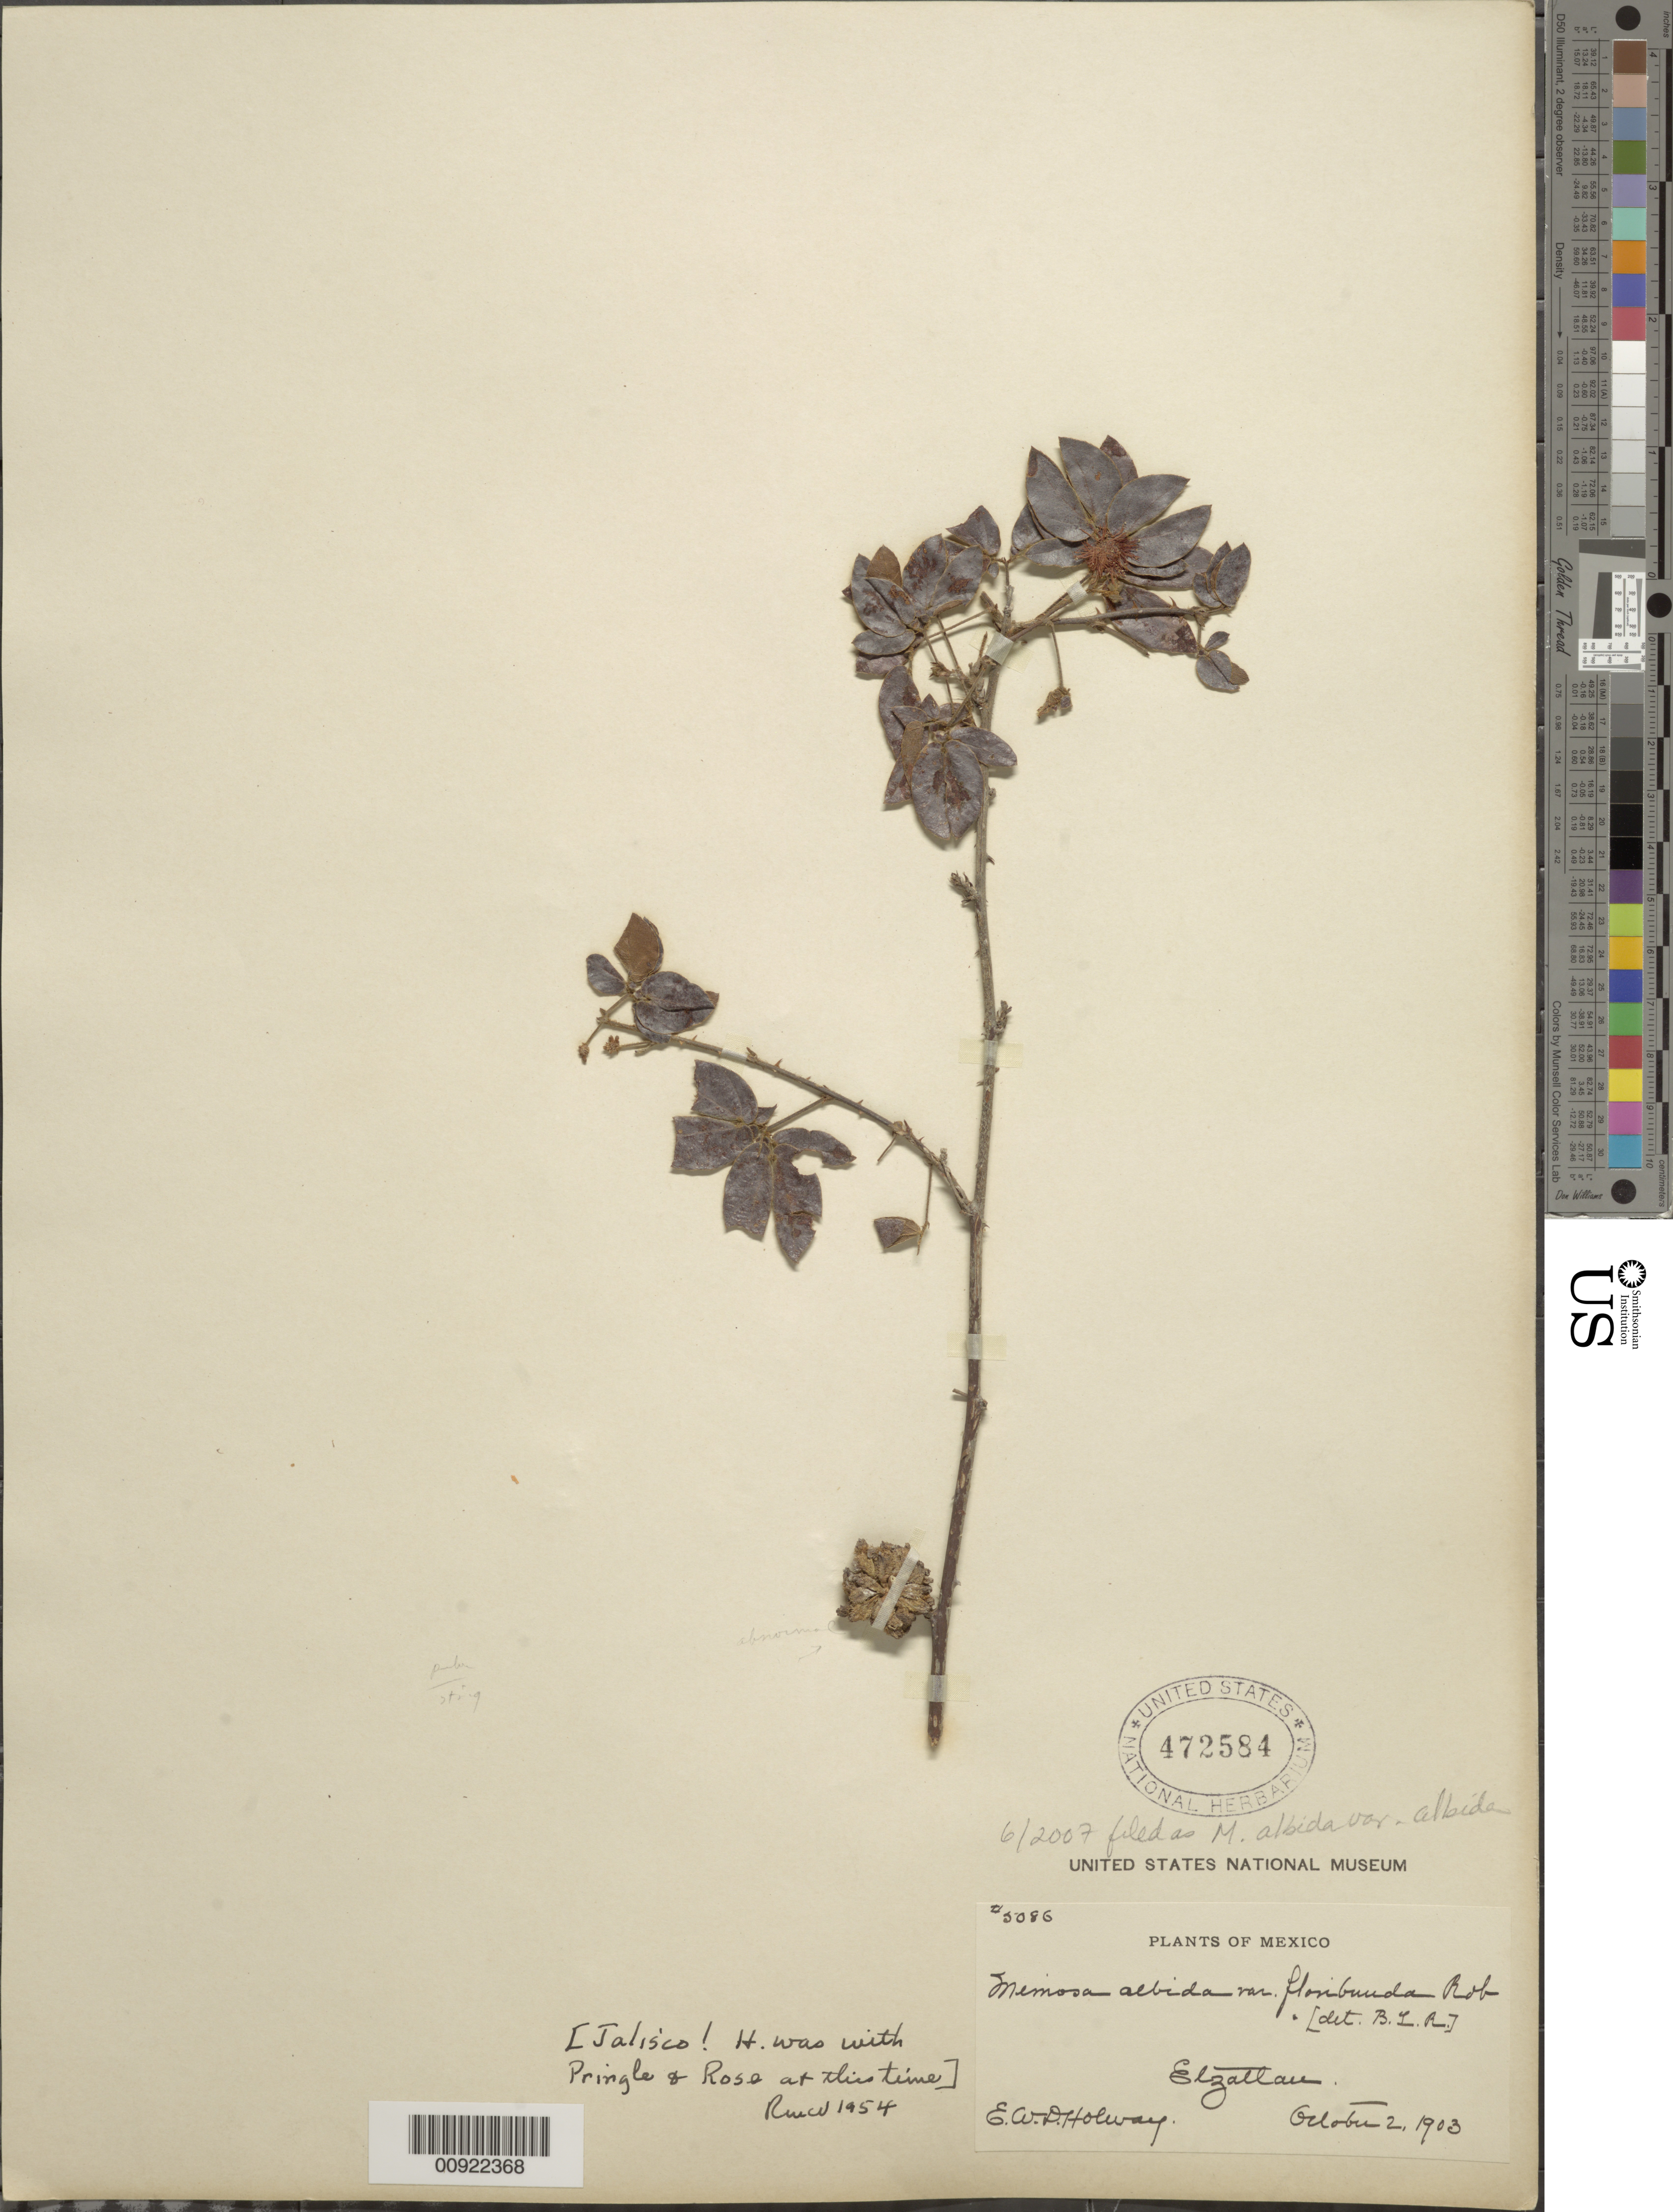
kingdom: Plantae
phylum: Tracheophyta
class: Magnoliopsida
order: Fabales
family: Fabaceae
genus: Mimosa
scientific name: Mimosa albida var. albida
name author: Humb. & Bonpl. ex Willd.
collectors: E. W. D. Holway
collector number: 5086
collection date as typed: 02 Oct 1903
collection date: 1903-10-02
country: Mexico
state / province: Jalisco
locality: Etzatlan.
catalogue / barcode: US 472584